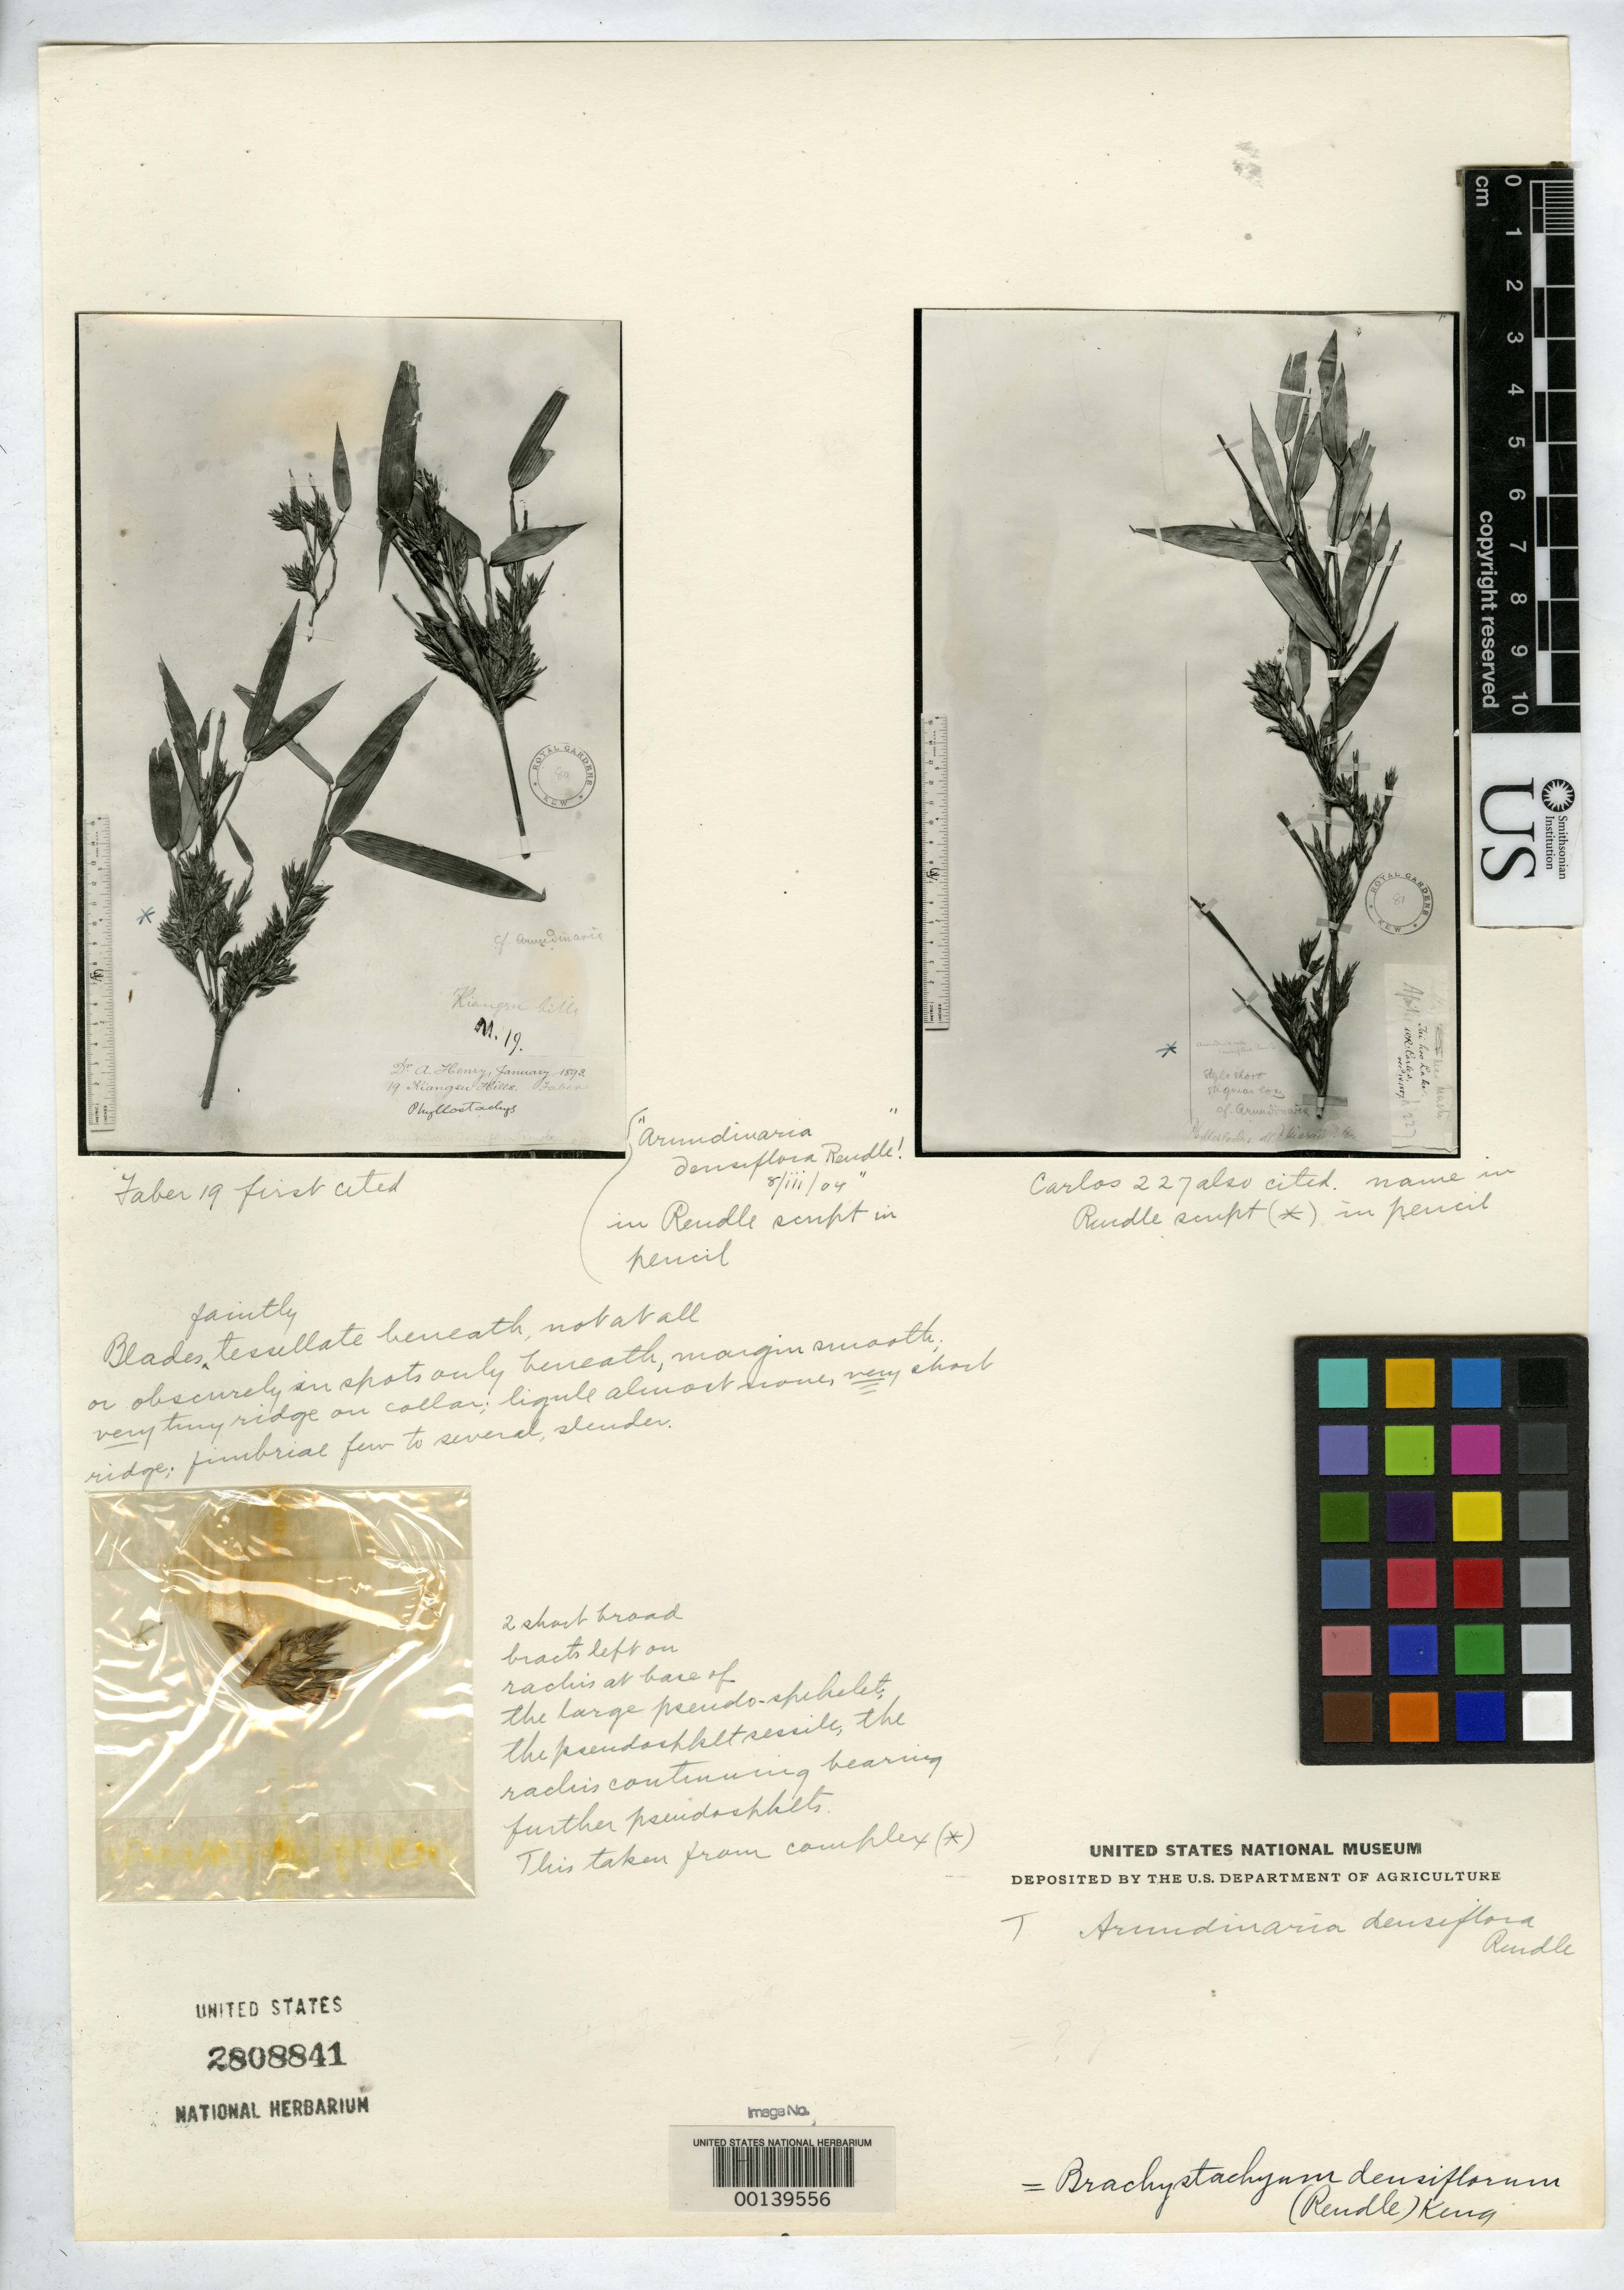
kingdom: Plantae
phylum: Tracheophyta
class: Liliopsida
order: Poales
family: Poaceae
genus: Arundinaria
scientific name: Arundinaria densiflora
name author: Rendle in F.B. Forbes & Hemsl.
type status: Type Material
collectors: E. Faber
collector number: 19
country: China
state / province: Jiangsu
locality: Kiangsu Hills.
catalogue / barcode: US 2808841